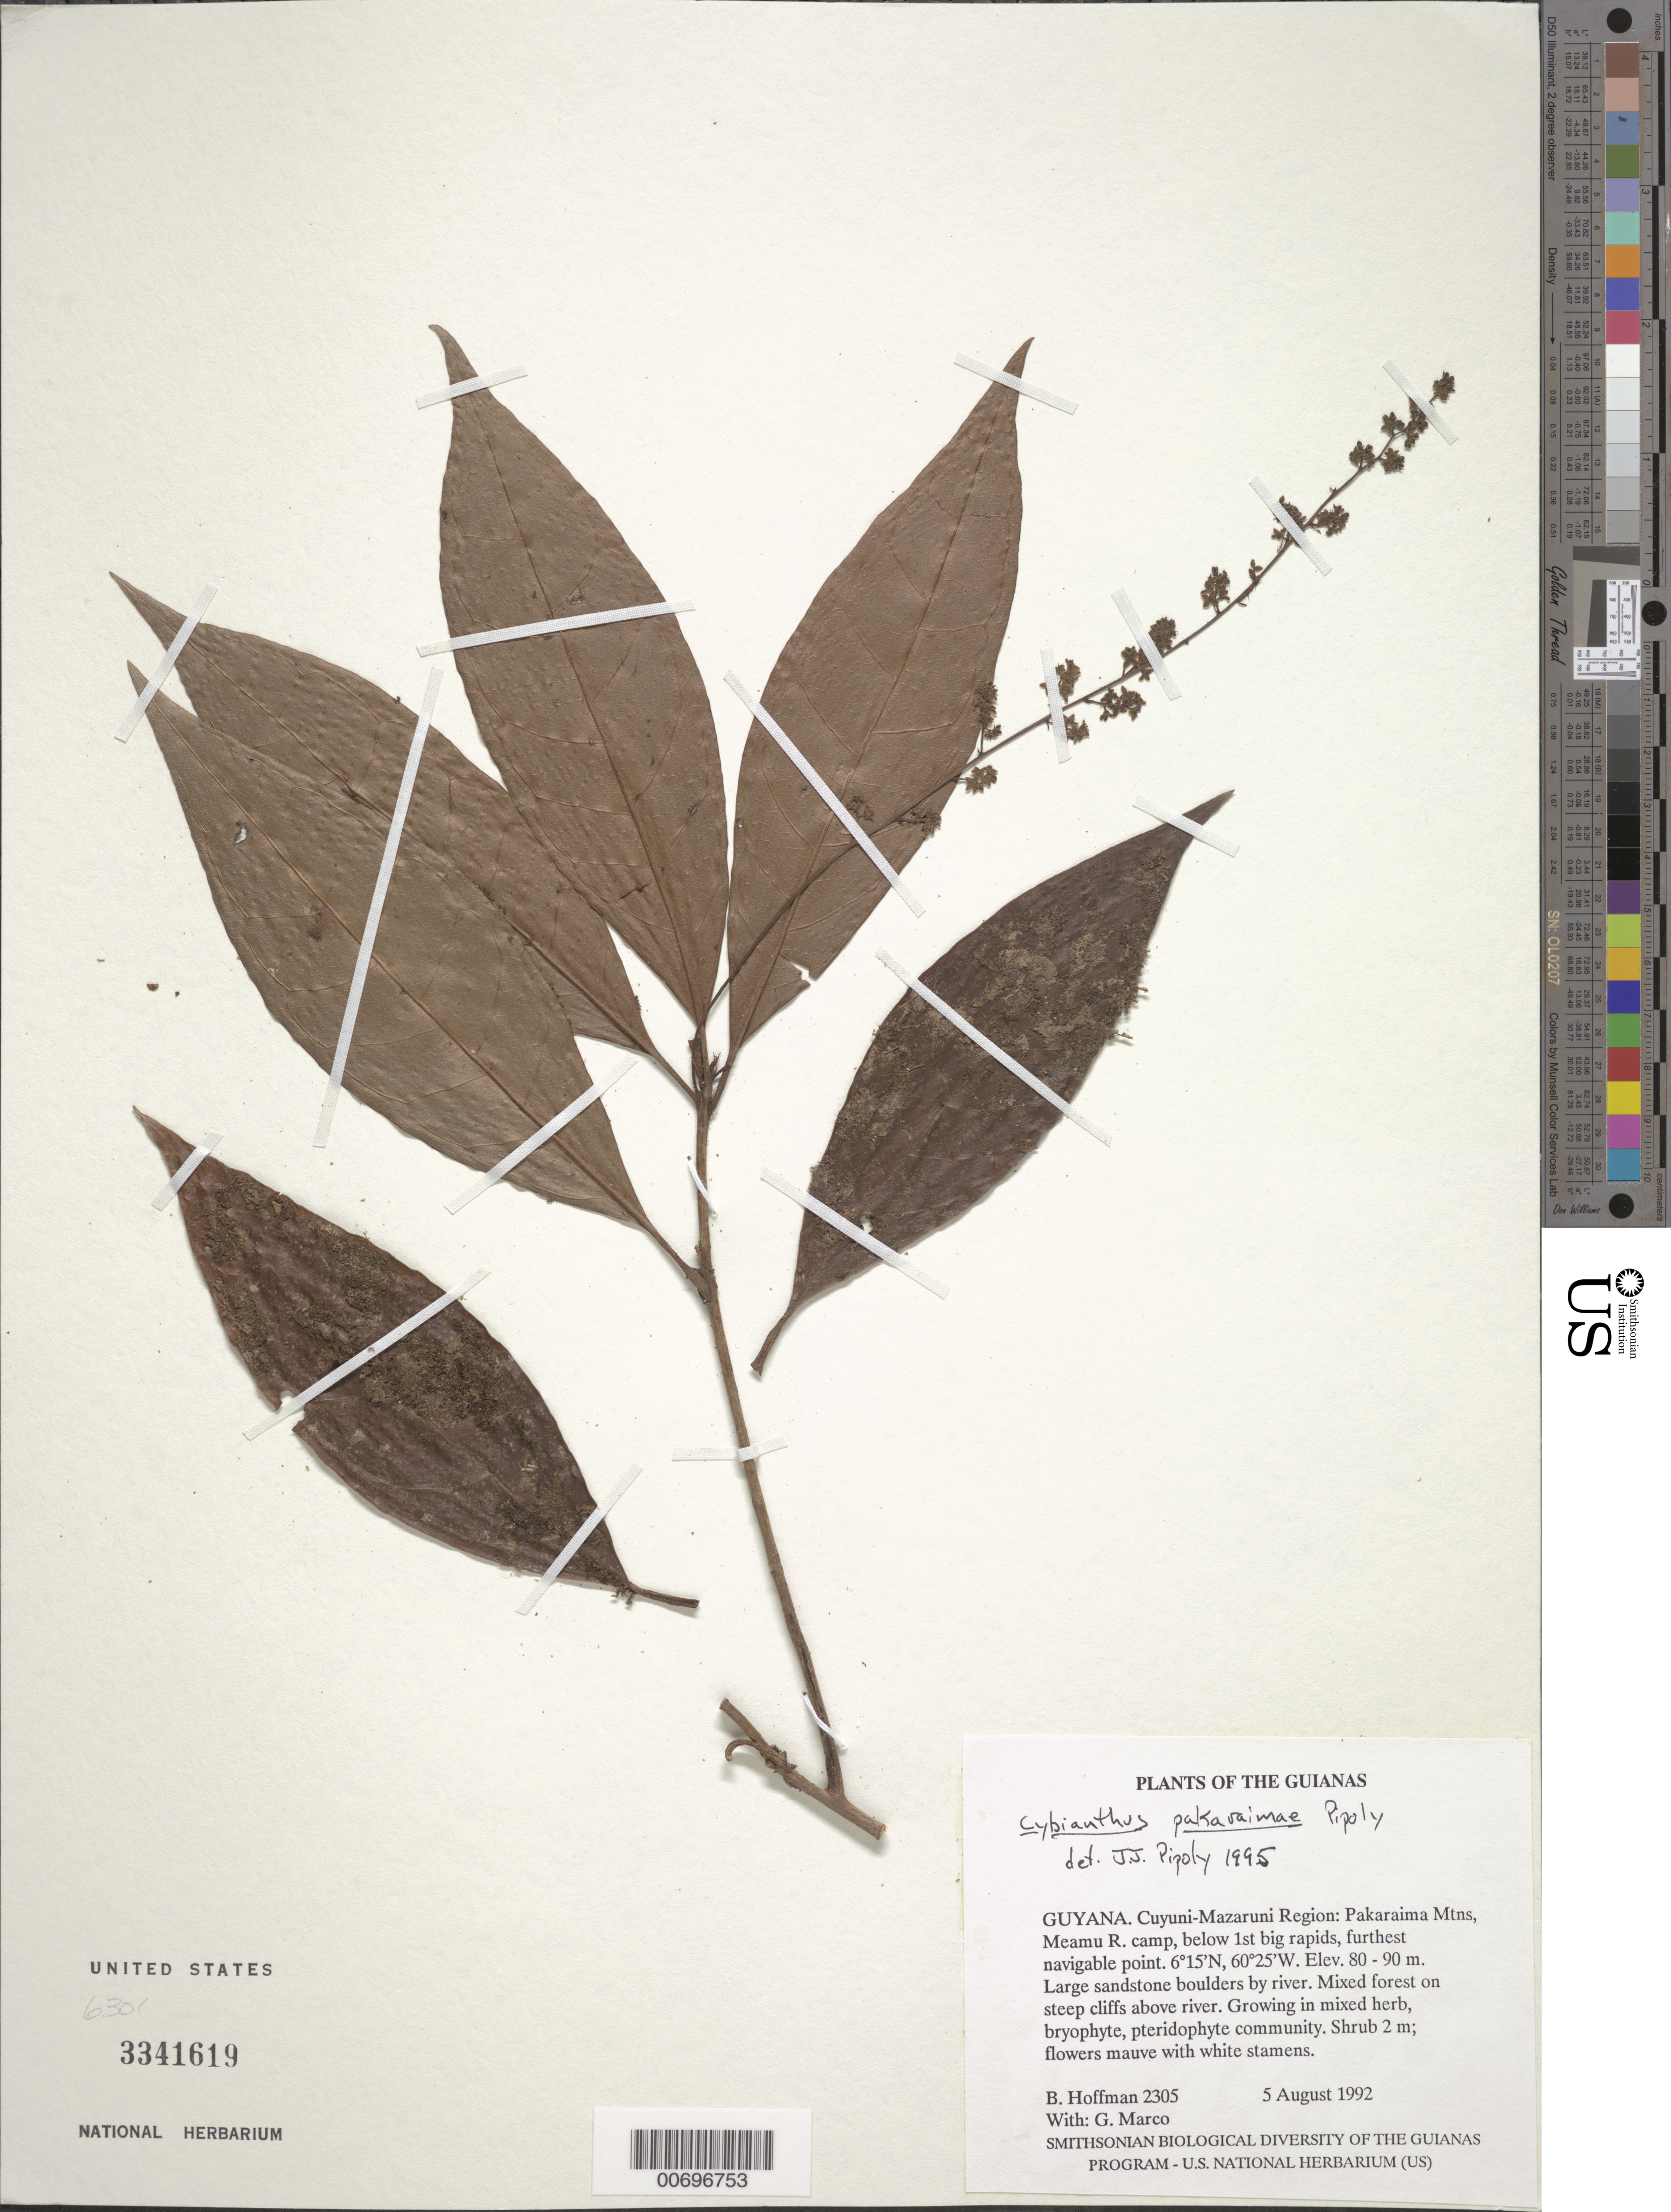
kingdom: Plantae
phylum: Tracheophyta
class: Magnoliopsida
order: Ericales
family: Primulaceae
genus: Cybianthus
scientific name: Cybianthus pakaraimae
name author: Pipoly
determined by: Pipoly, J. J., III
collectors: B. Hoffman & G. Marco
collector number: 2305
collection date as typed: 5 August 1992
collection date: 1992-08-05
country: Guyana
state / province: Cuyuni-Mazaruni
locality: Pakaraima Mountains, Meamu River camp, below 1st big rapids, furthest navigable point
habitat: Large sandstone boulders by river. Mixed forest on steep cliffs above river; mixed herb, bryophyte, pteridophyte community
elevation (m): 80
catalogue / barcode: US 3341619